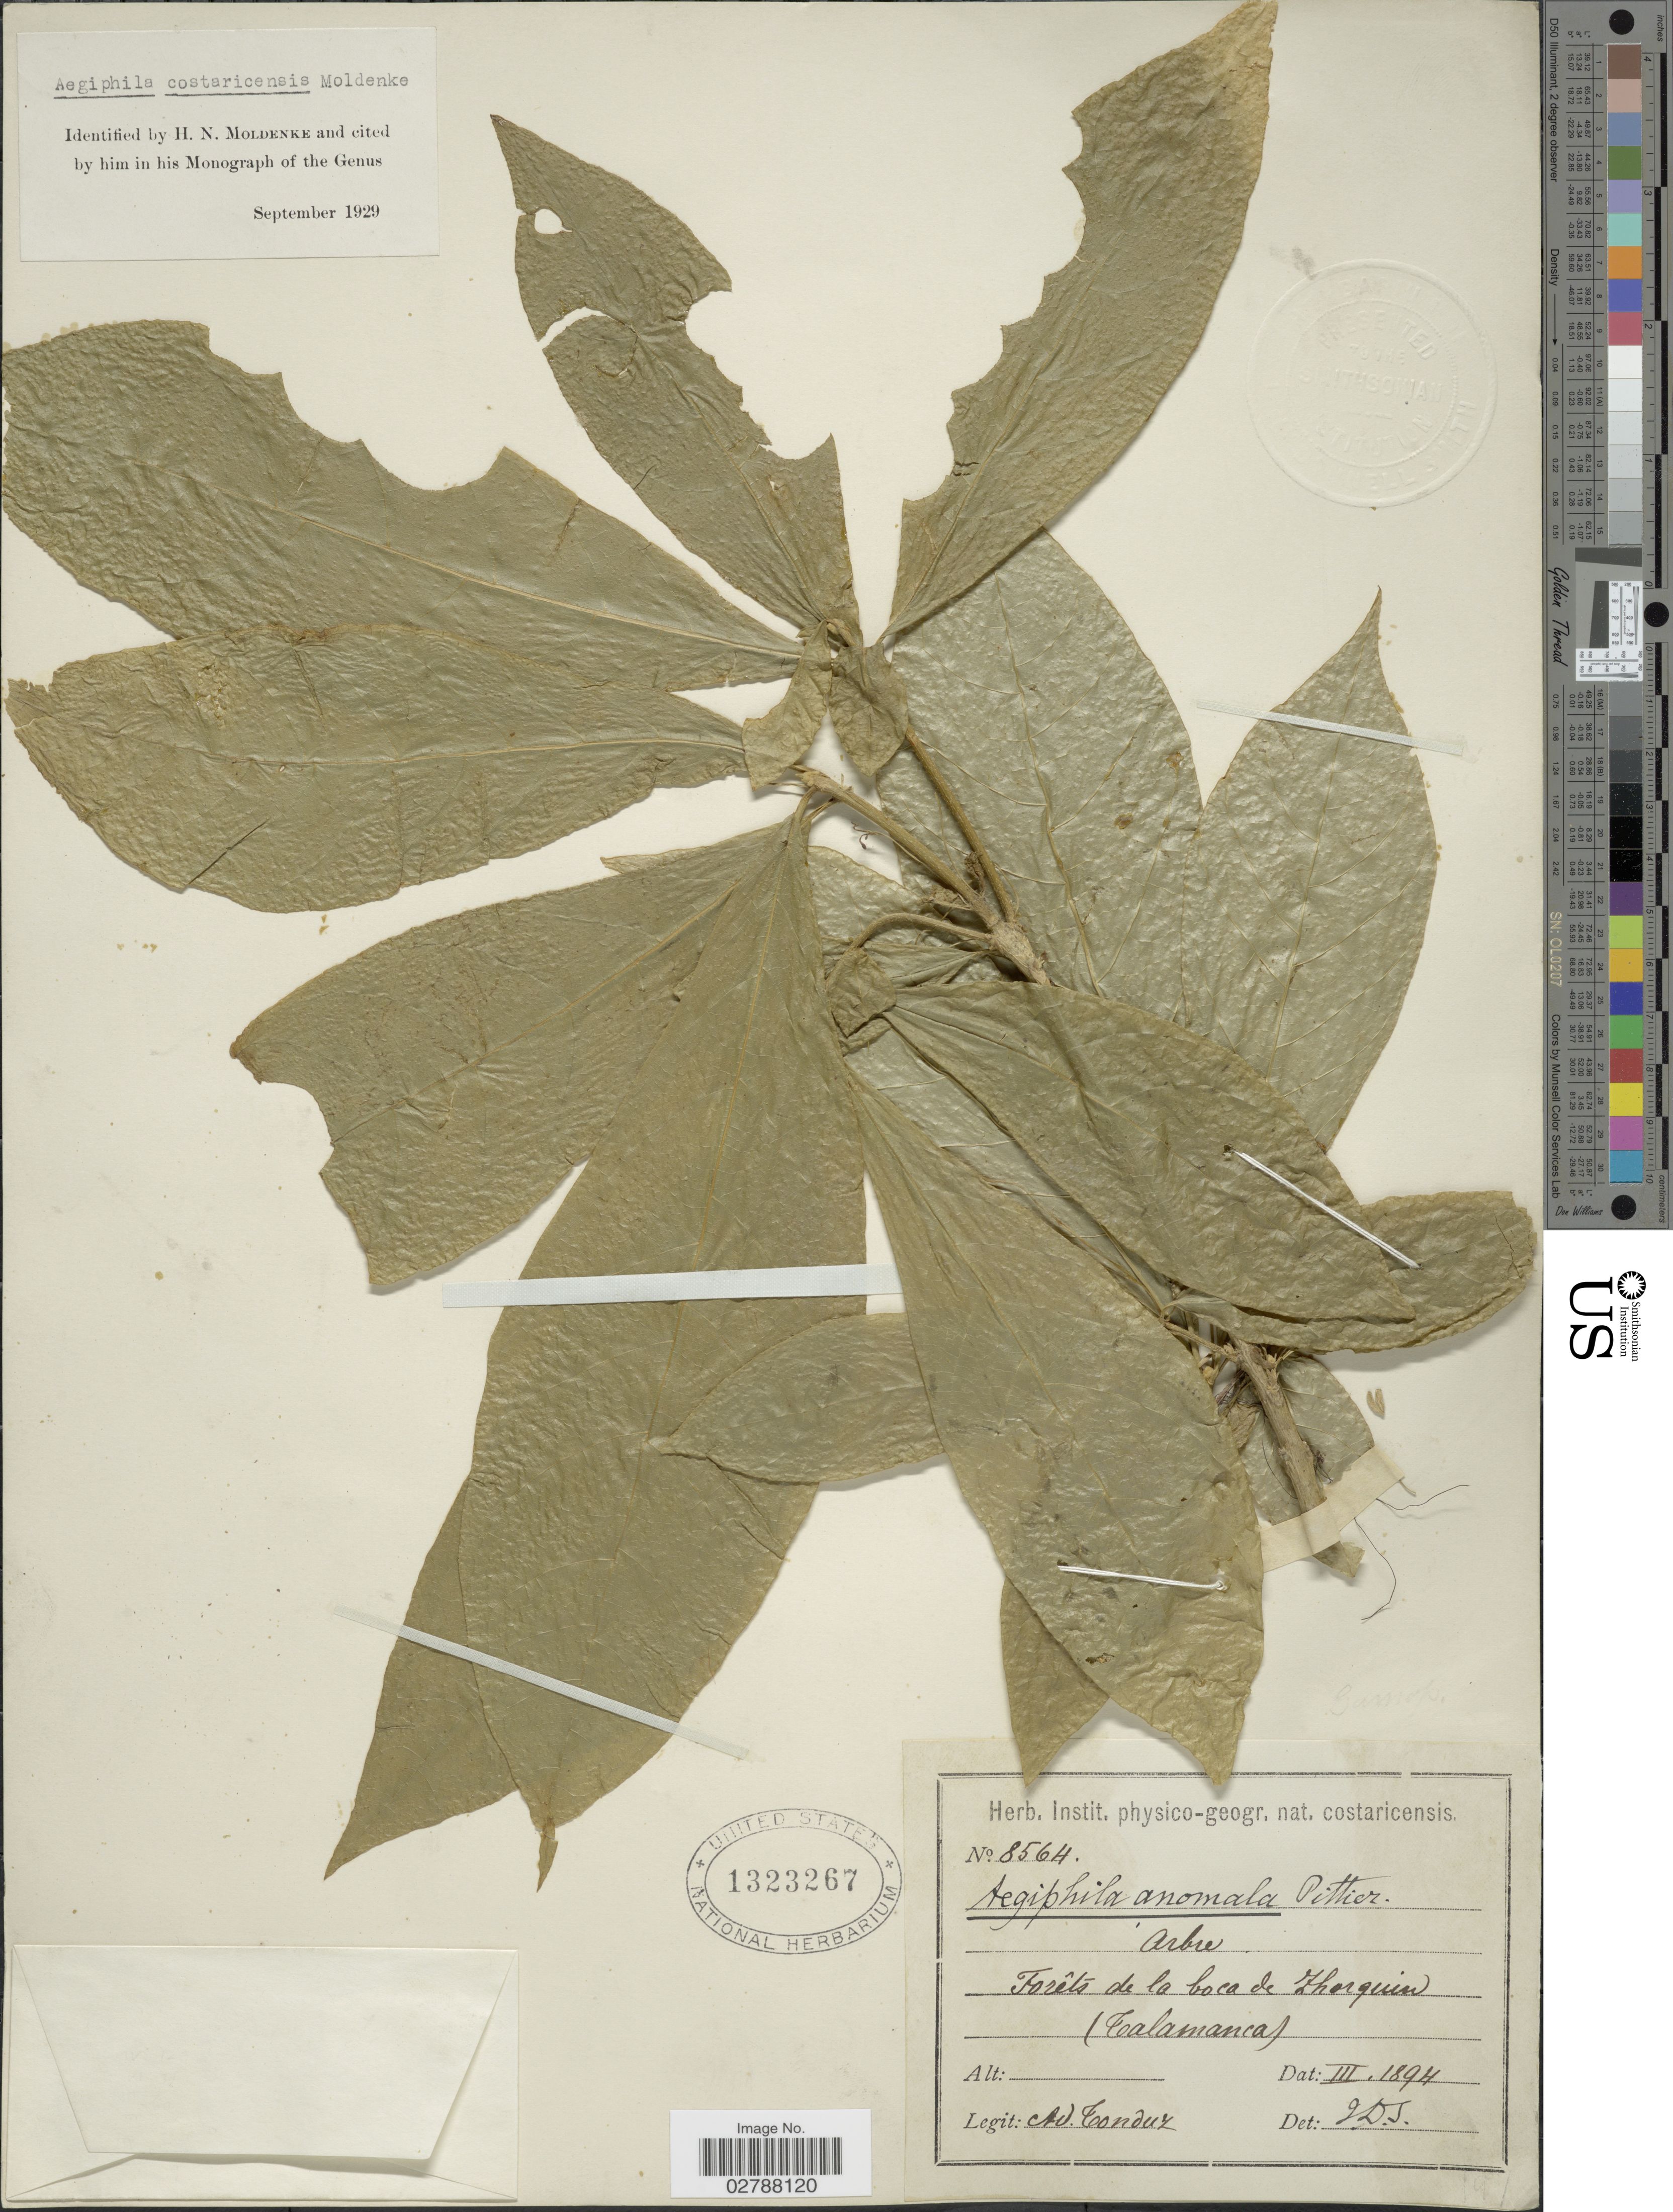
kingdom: Plantae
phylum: Tracheophyta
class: Magnoliopsida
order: Lamiales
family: Lamiaceae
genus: Aegiphila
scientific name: Aegiphila costaricensis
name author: Moldenke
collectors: A. Tonduz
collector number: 8564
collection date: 1894-03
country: Costa Rica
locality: Forêts de la boca de Zhorquin, (Talamanca).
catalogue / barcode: US 1323267